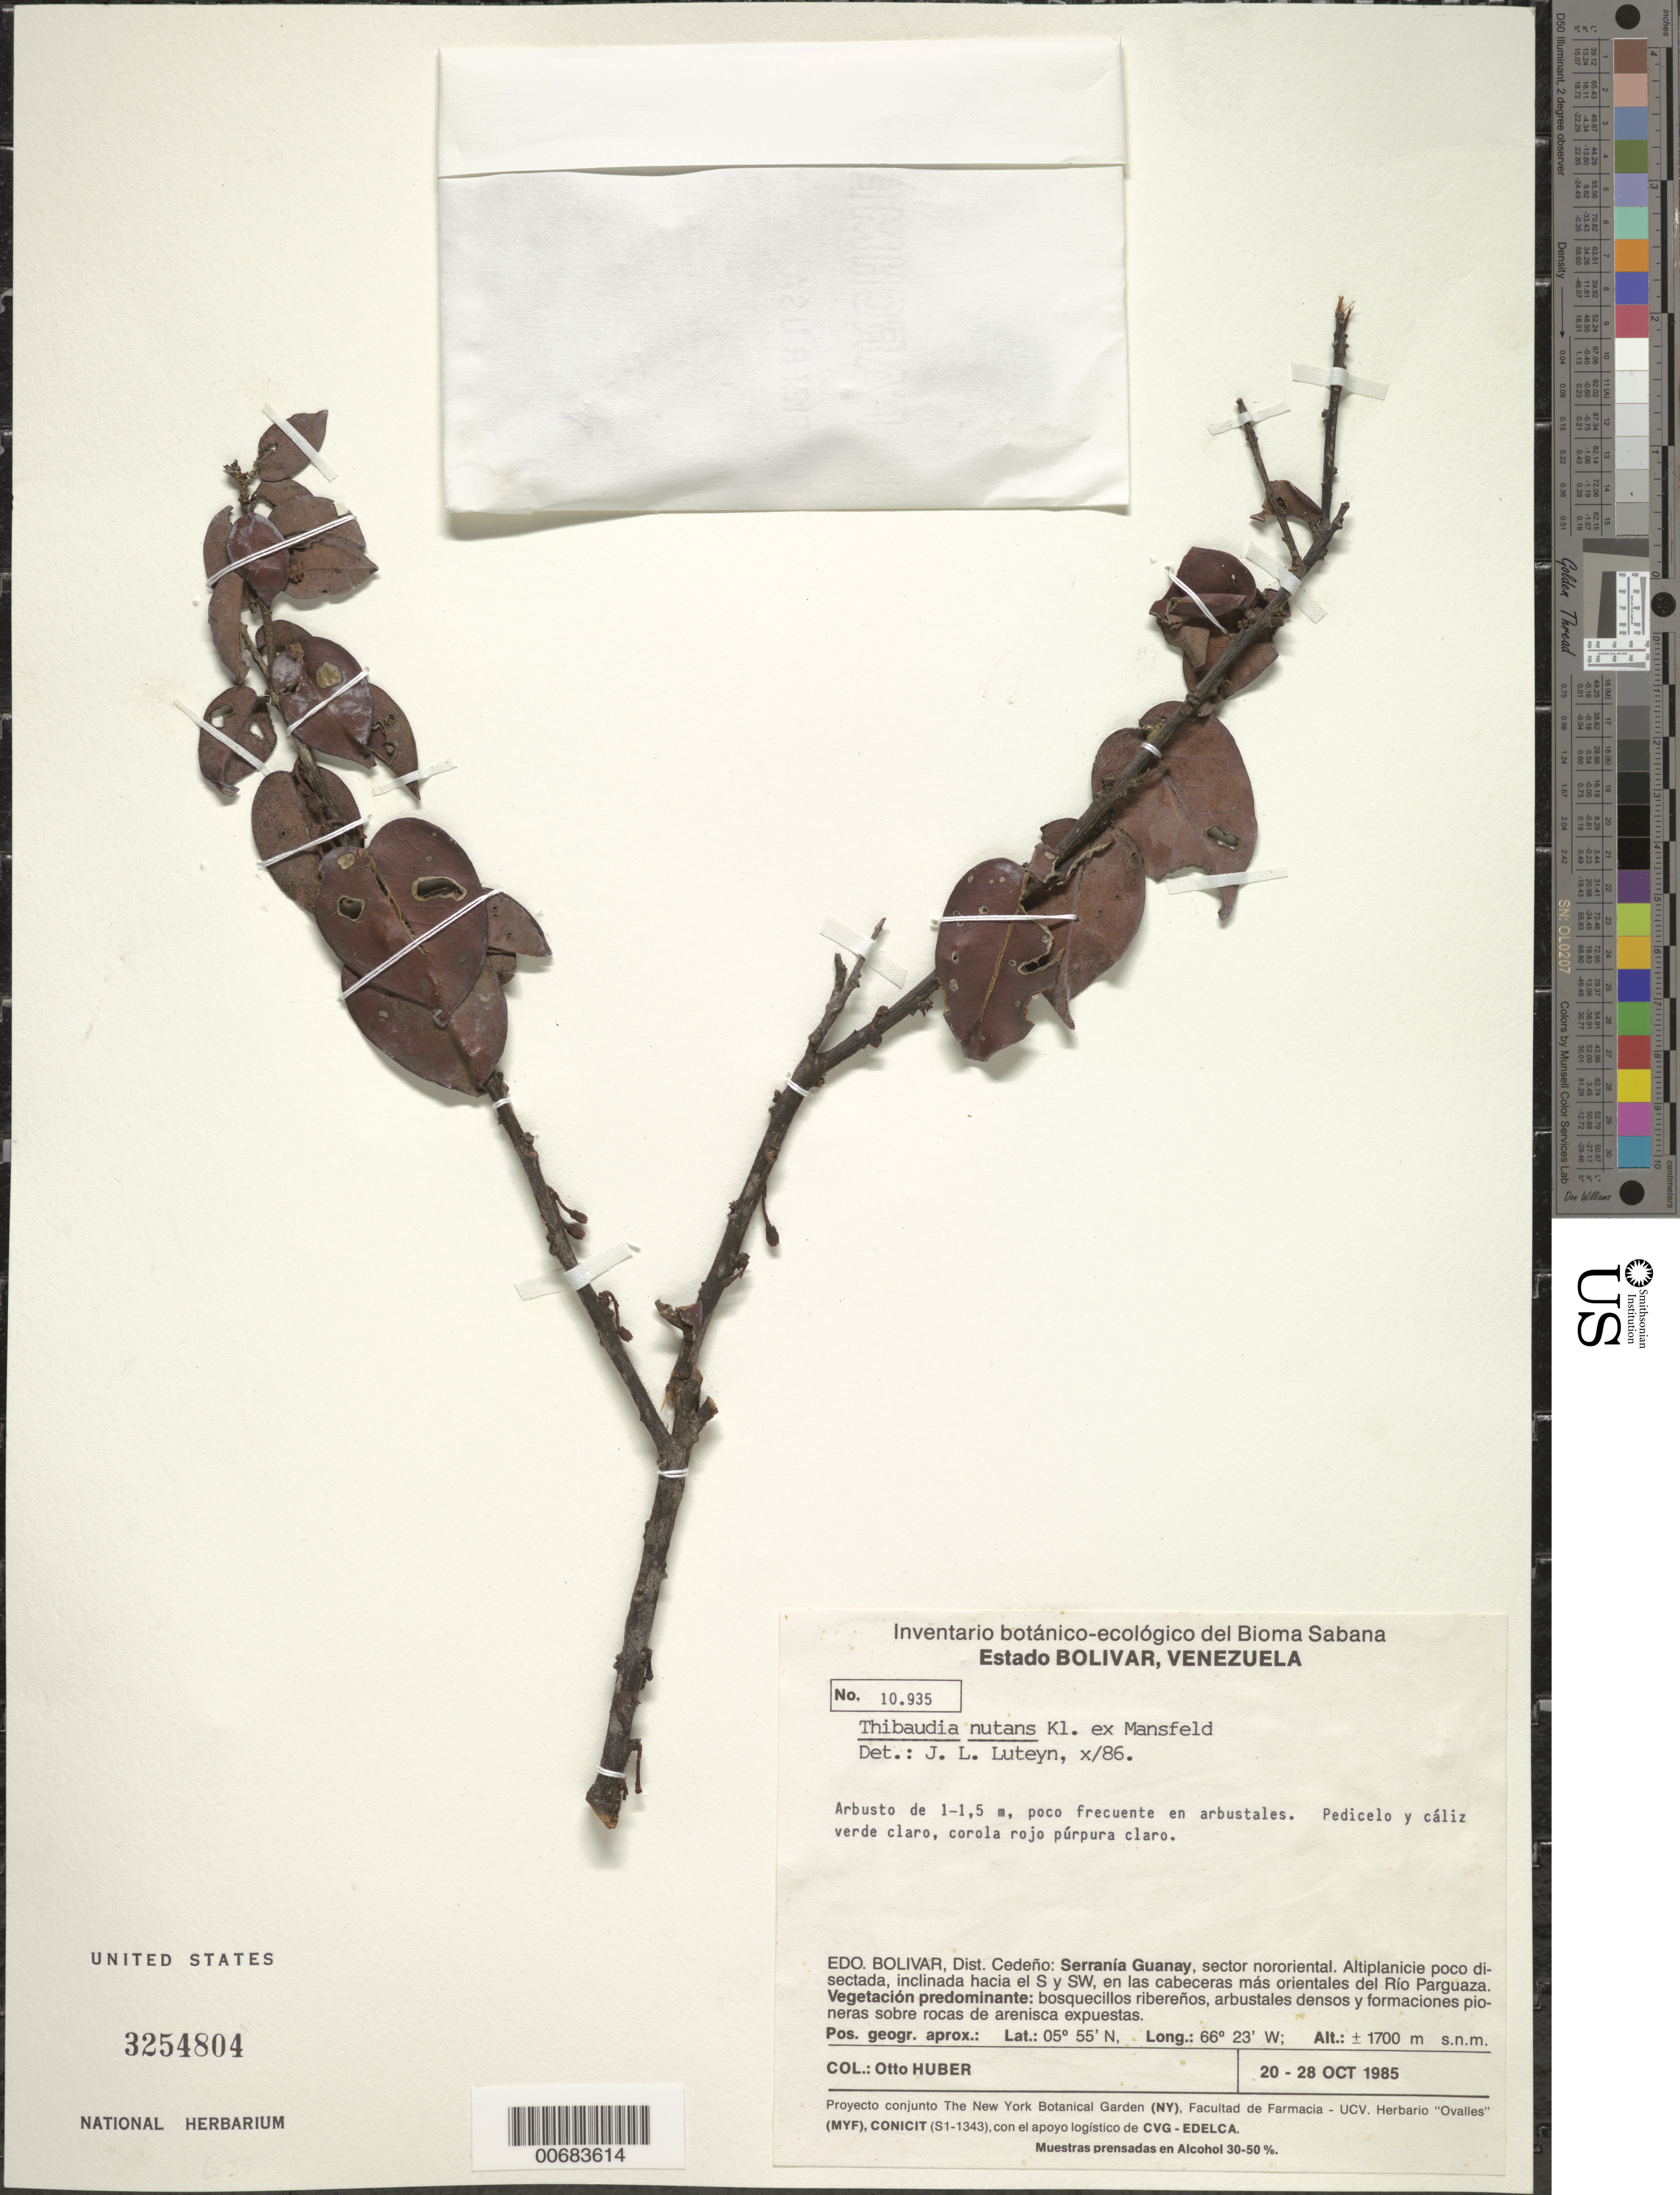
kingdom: Plantae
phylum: Tracheophyta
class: Magnoliopsida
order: Ericales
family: Ericaceae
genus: Thibaudia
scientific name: Thibaudia nutans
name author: Klotzsch ex Mansf.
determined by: Luteyn, J. L.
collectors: O. Huber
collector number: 10935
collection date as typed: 20-Oct-85 to 28-Oct-85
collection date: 1985-10-20/1985-10-28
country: Venezuela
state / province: Bolívar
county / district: Cedeño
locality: Dtto. Cedeño, Serrania Guanay, orientales del Río Parguaza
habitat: Arbustales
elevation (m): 1700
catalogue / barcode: US 3254804